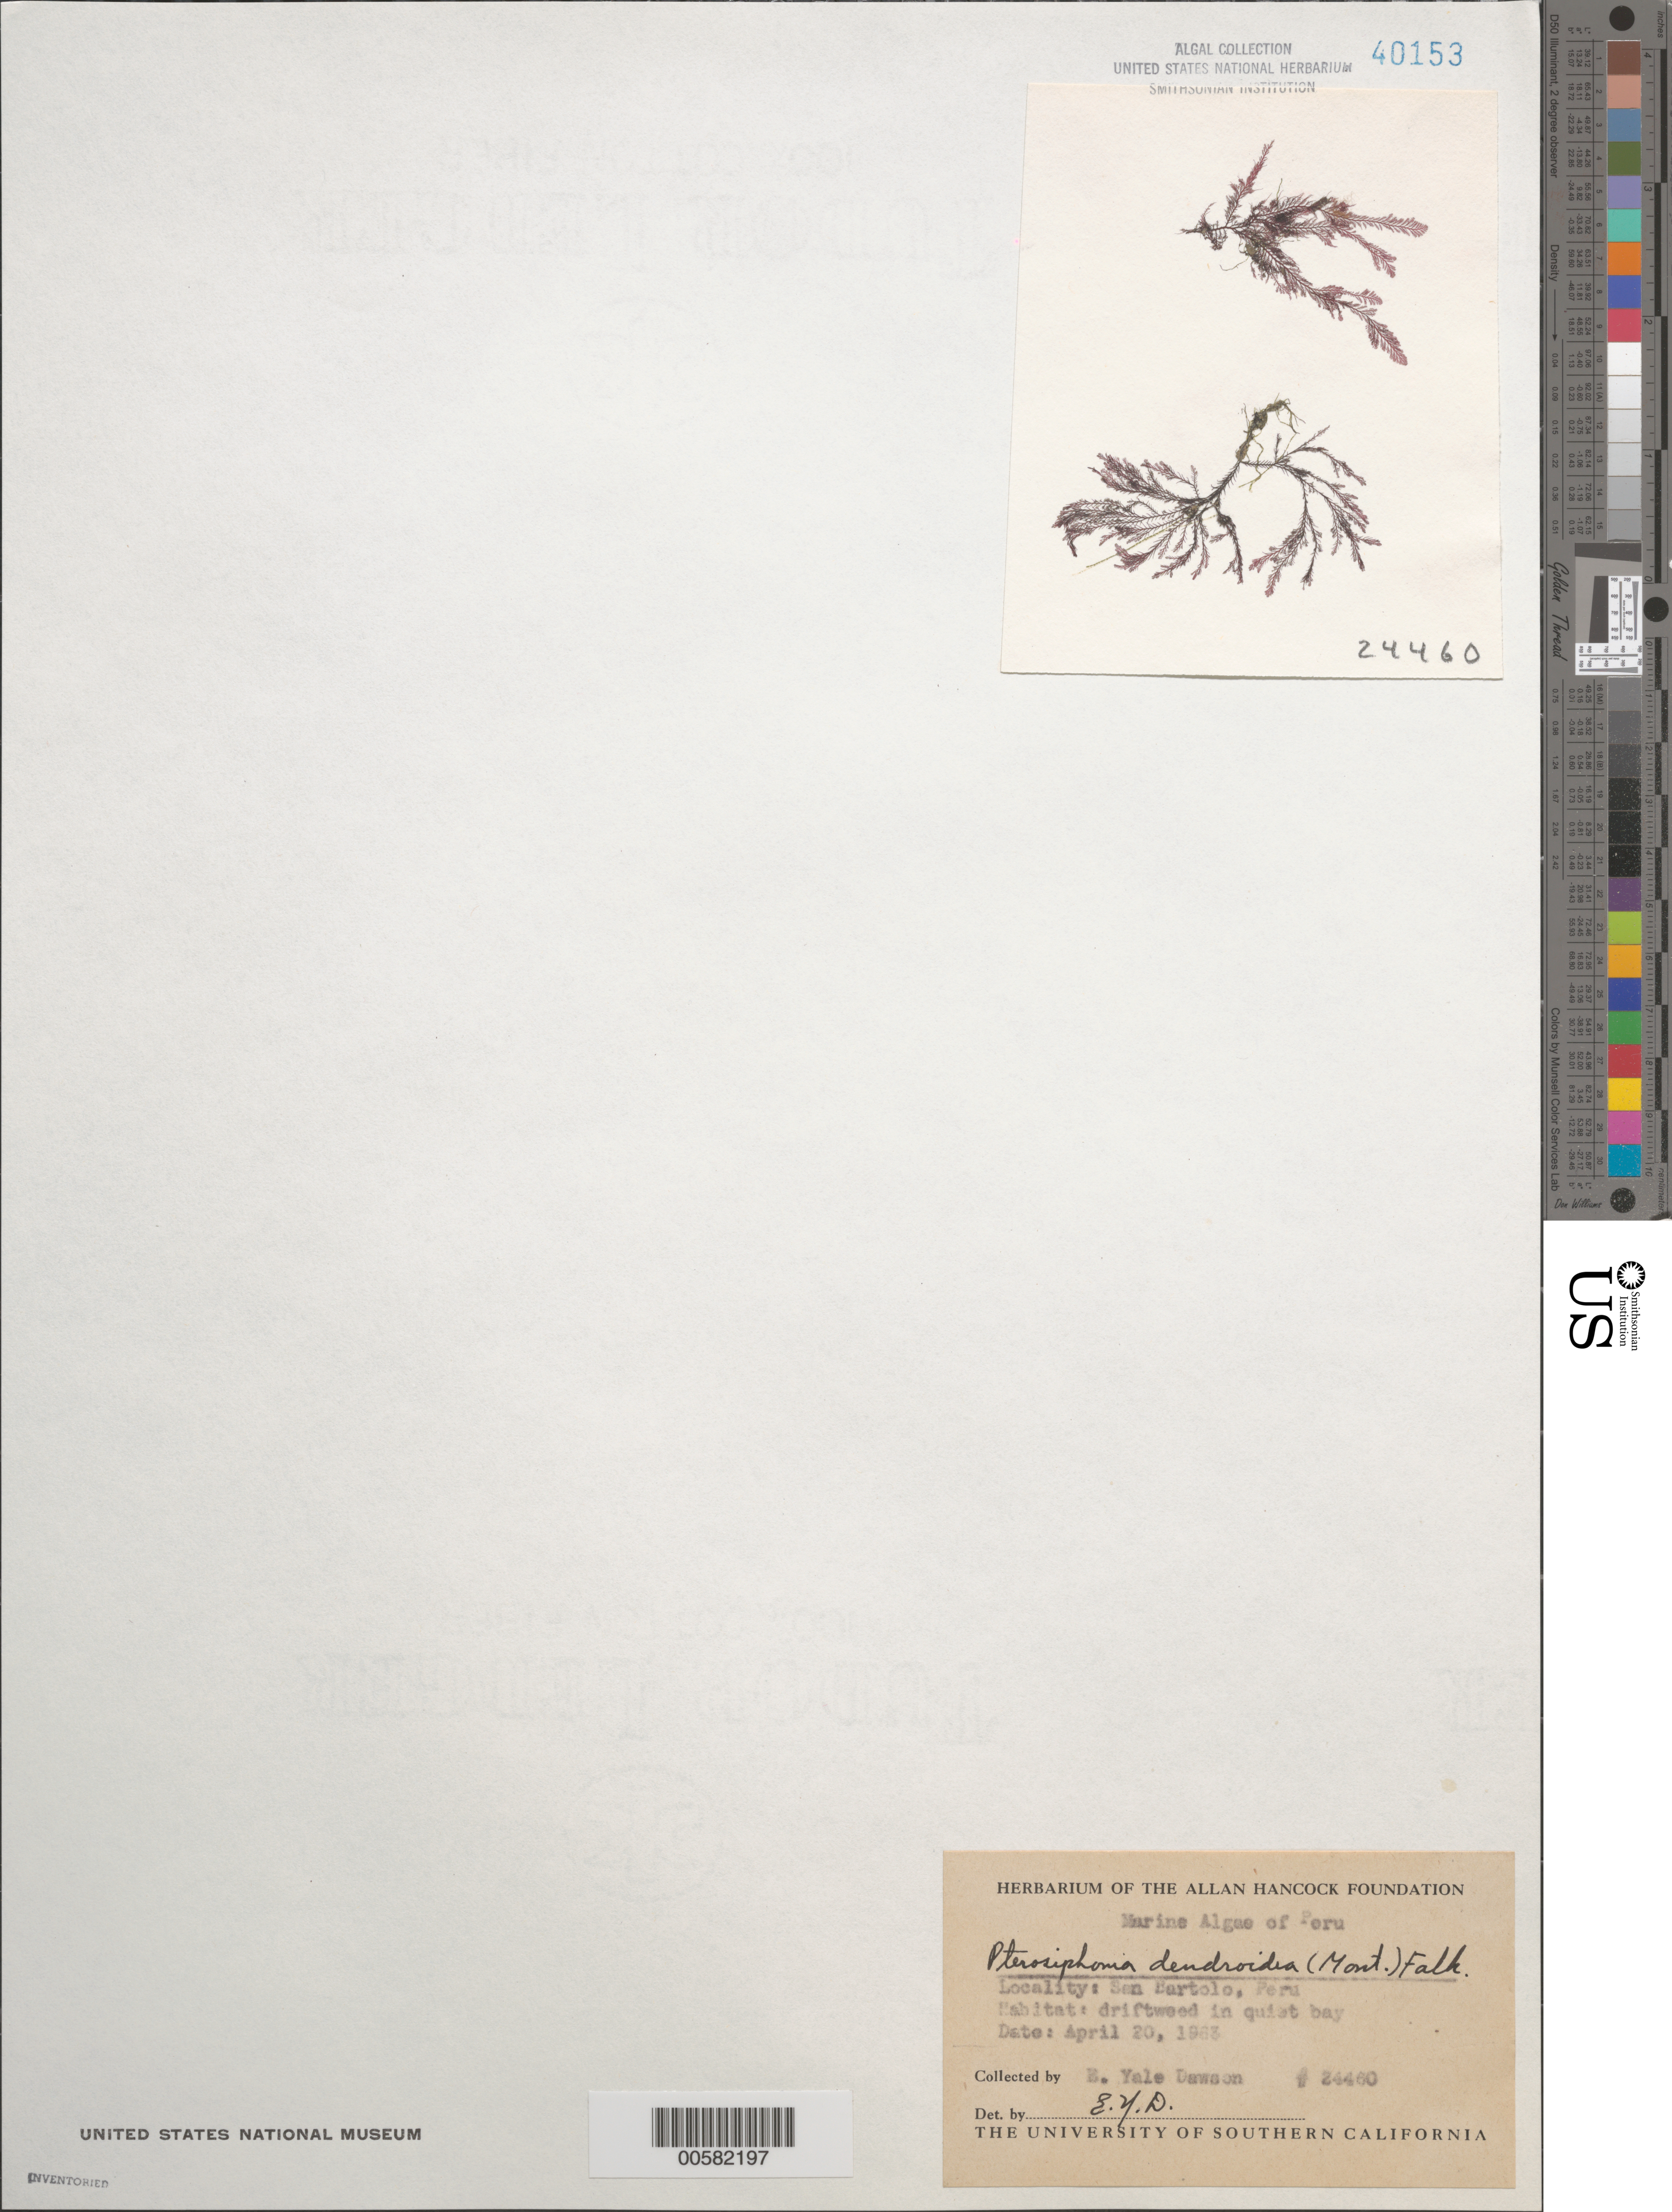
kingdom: Plantae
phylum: Rhodophyta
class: Florideophyceae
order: Ceramiales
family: Rhodomelaceae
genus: Symphyocladiella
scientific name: Symphyocladiella dendroidea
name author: (Montagne) Bustamante et al.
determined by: Algae name updating Project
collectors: E. Y. Dawson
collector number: EYD 24460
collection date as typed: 20 Apr 1963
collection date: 1963-04-20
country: Peru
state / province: Lima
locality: San bartolo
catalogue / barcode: US 40153